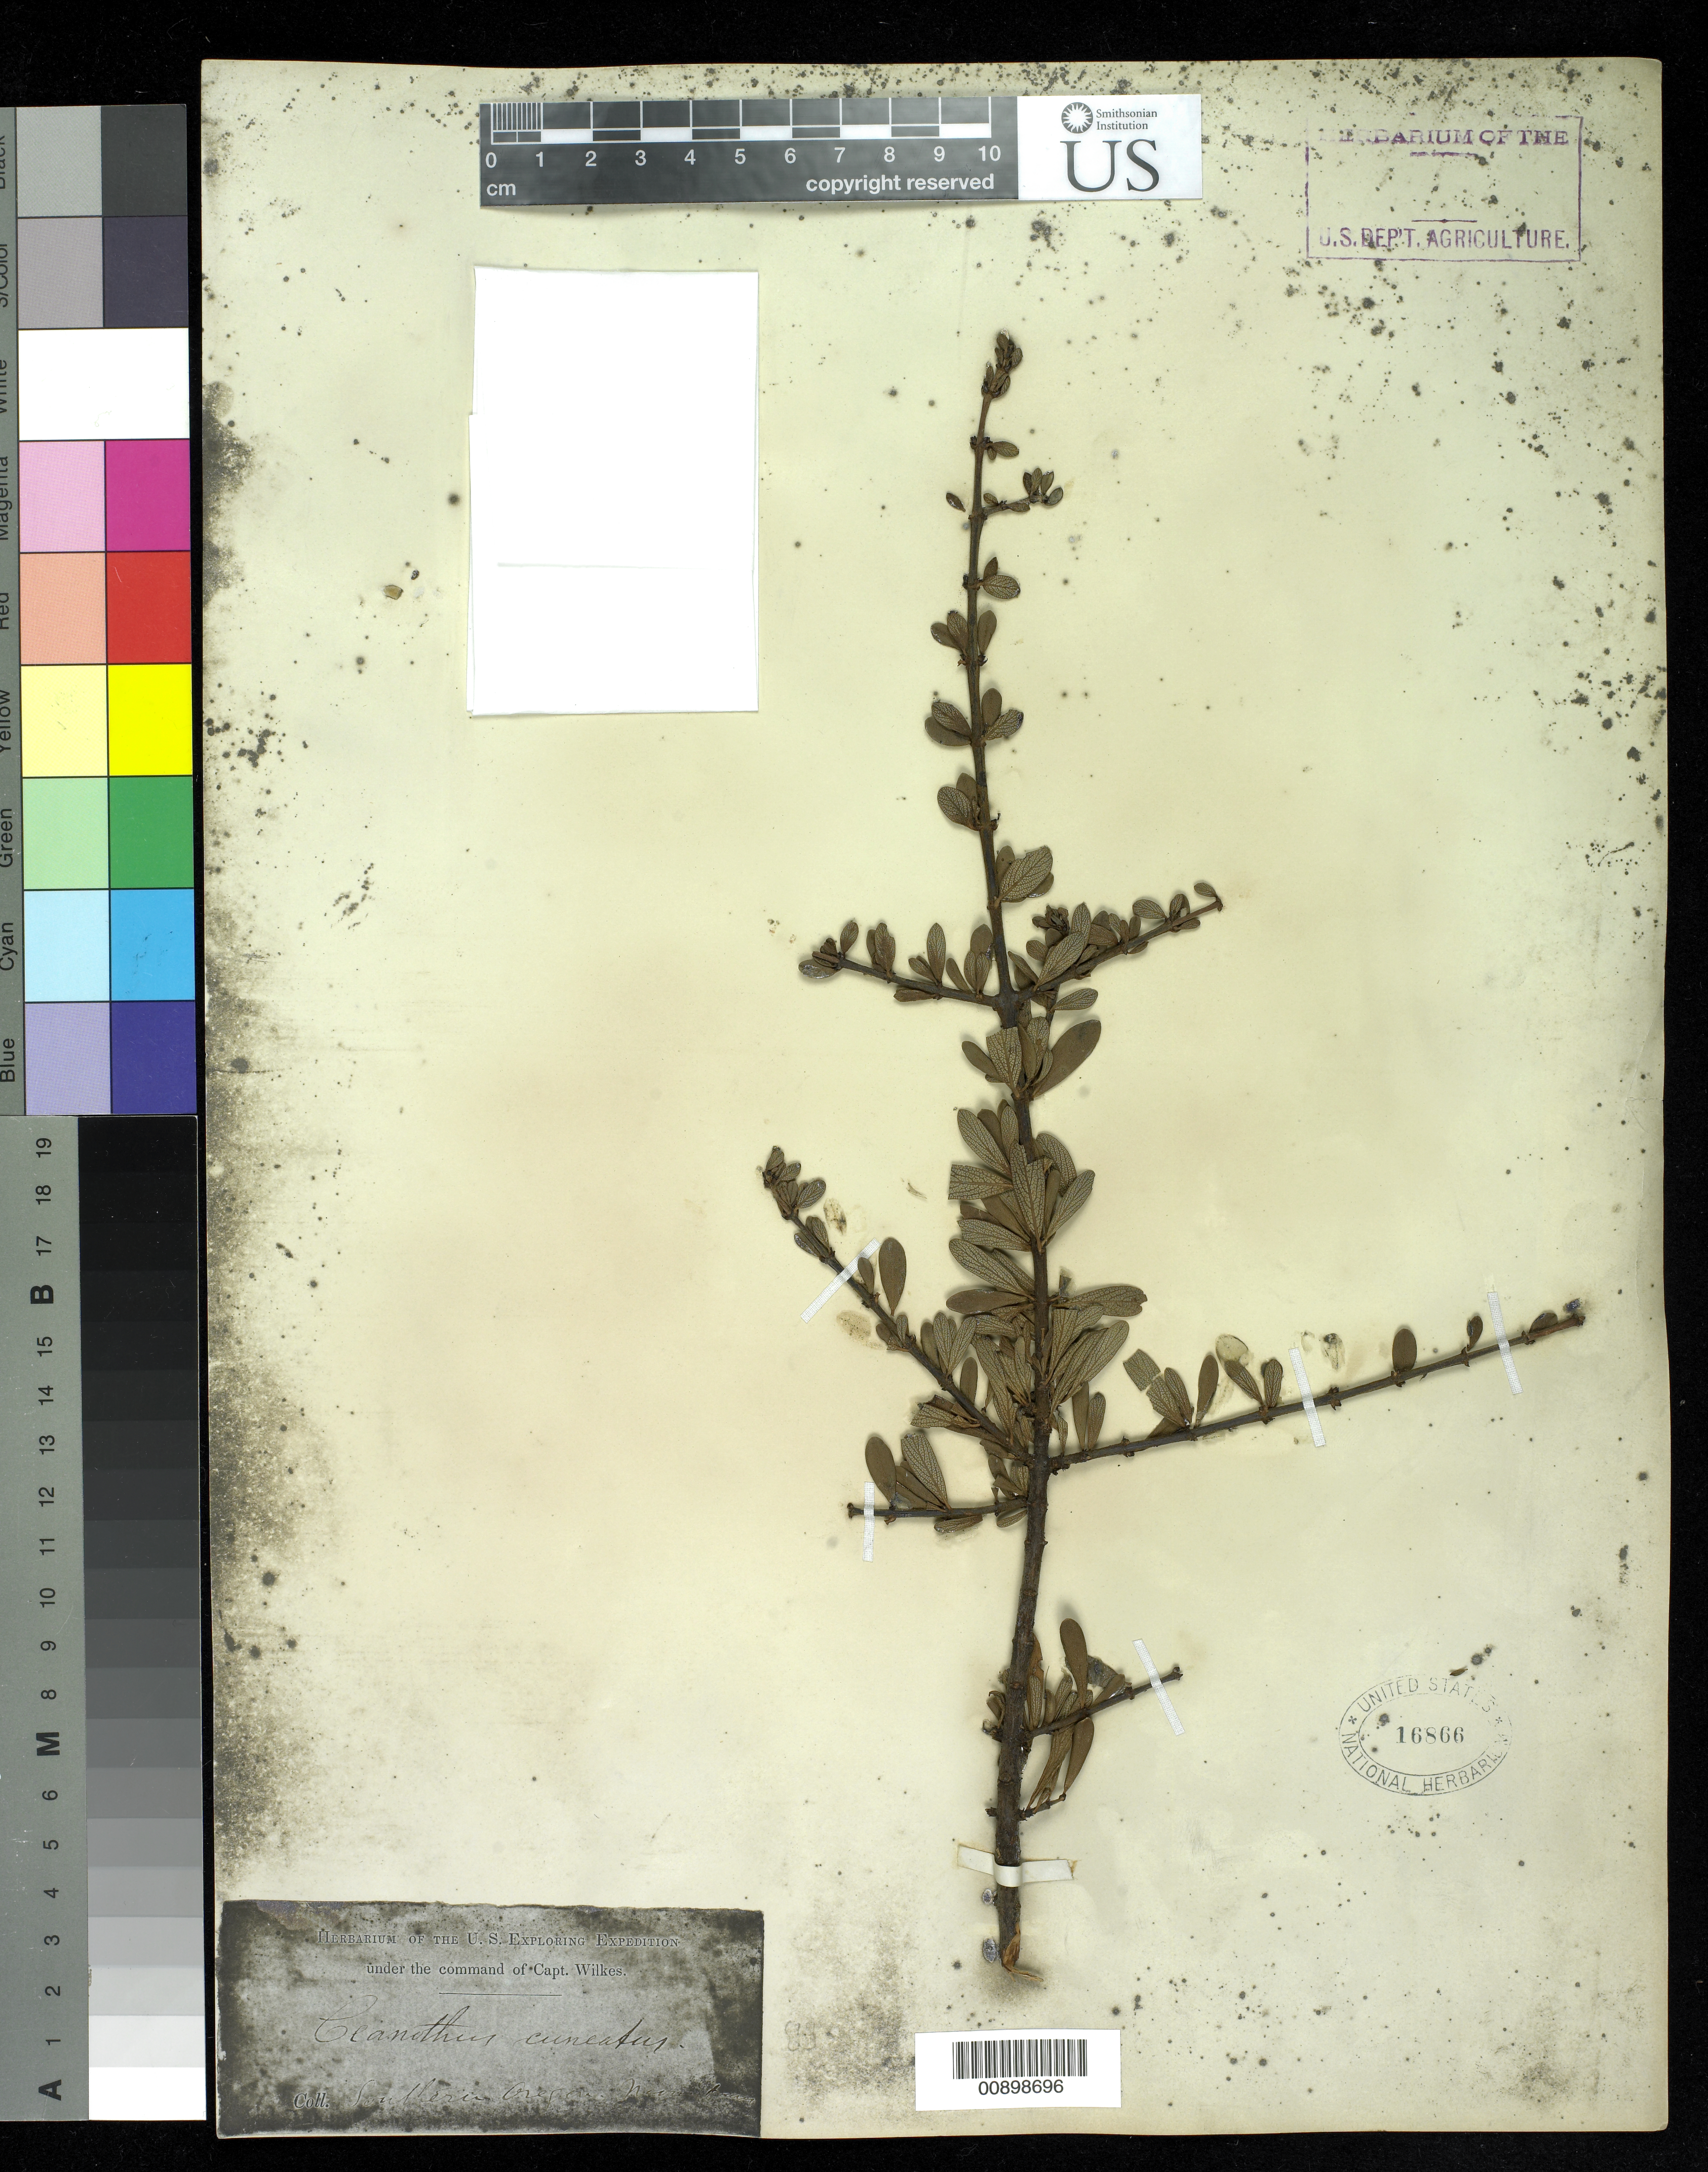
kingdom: Plantae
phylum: Tracheophyta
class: Magnoliopsida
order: Rosales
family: Rhamnaceae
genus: Ceanothus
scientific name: Ceanothus cuneatus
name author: (Hook.) Nutt.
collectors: Wilkes Explor. Exped.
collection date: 1838/1842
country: United States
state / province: Oregon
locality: Southern Oregon, mountains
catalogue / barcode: US 16866